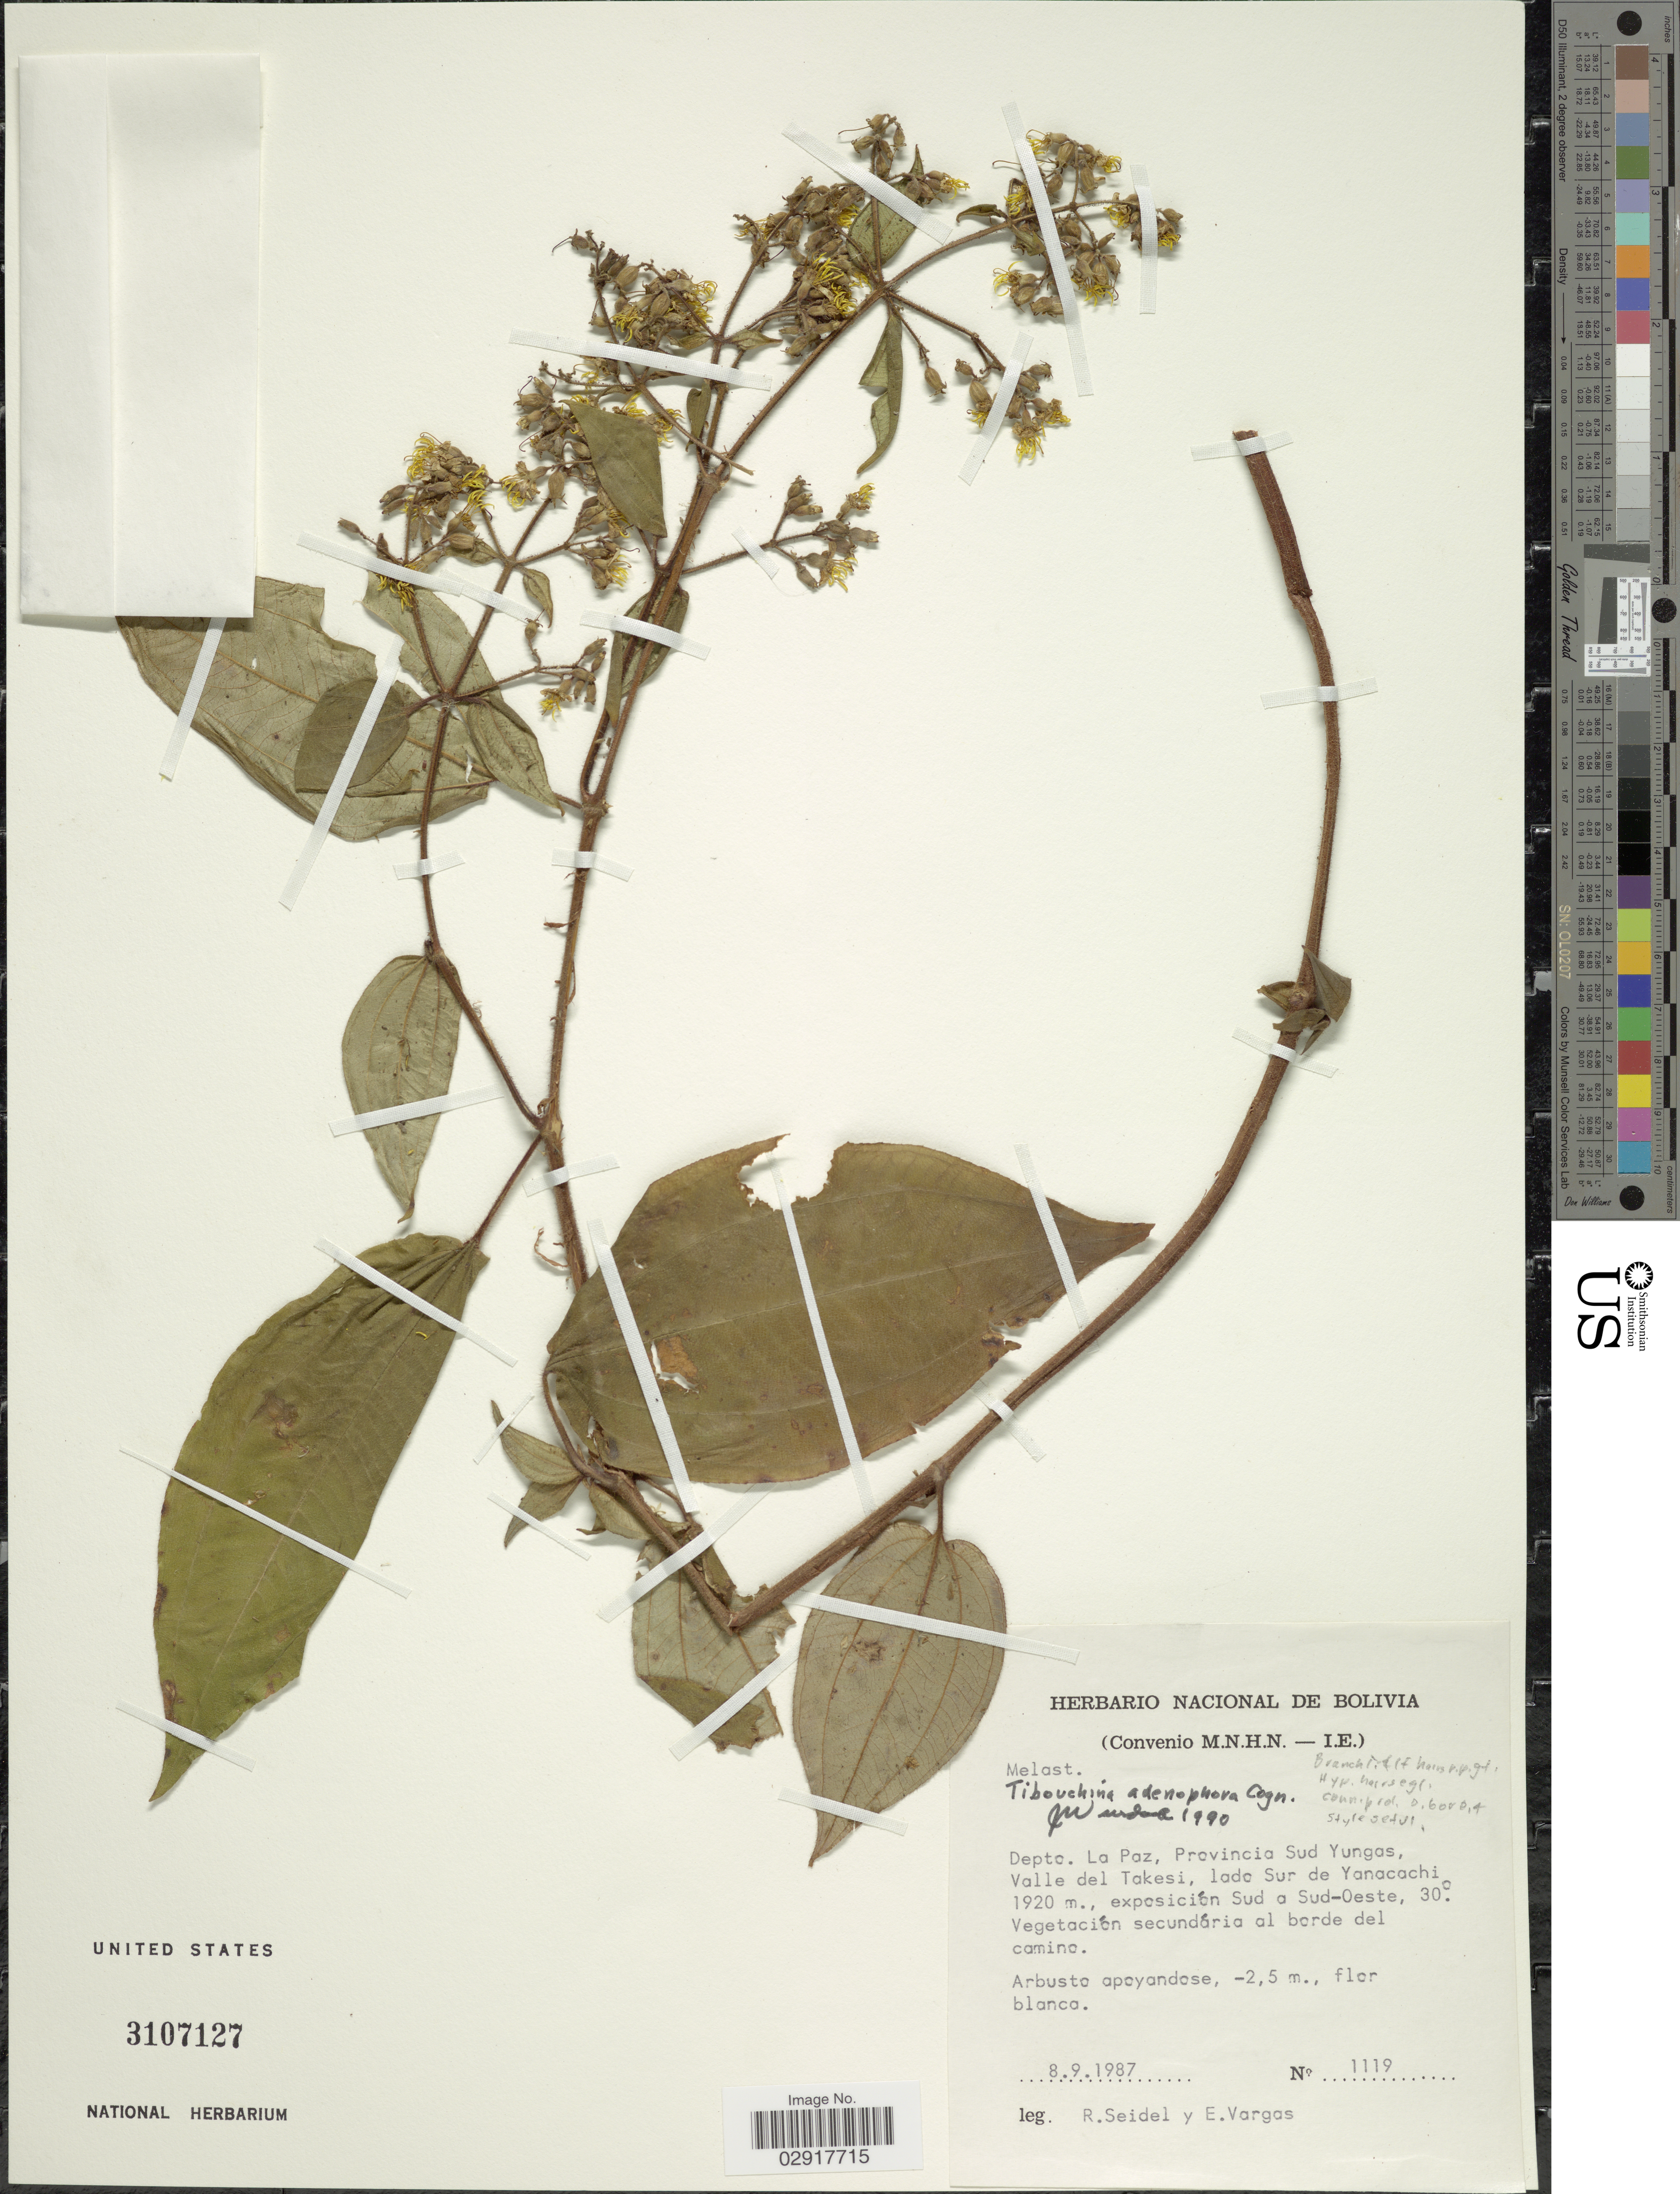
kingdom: Plantae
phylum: Tracheophyta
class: Magnoliopsida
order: Myrtales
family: Melastomataceae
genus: Chaetogastra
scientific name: Chaetogastra adenophora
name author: (Naudin) P.J.F. Guim. & Michelang.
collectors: R. Seidel & E. Vargas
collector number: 1119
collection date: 1987-09-08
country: Bolivia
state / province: La Paz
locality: Depto. La Paz, Provincia Sud Yungas, Valle del Takesi, lado Sur de Yanacachi, exposición Sud a Sud-Oeste, 30º.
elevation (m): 1920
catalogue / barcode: US 3107127